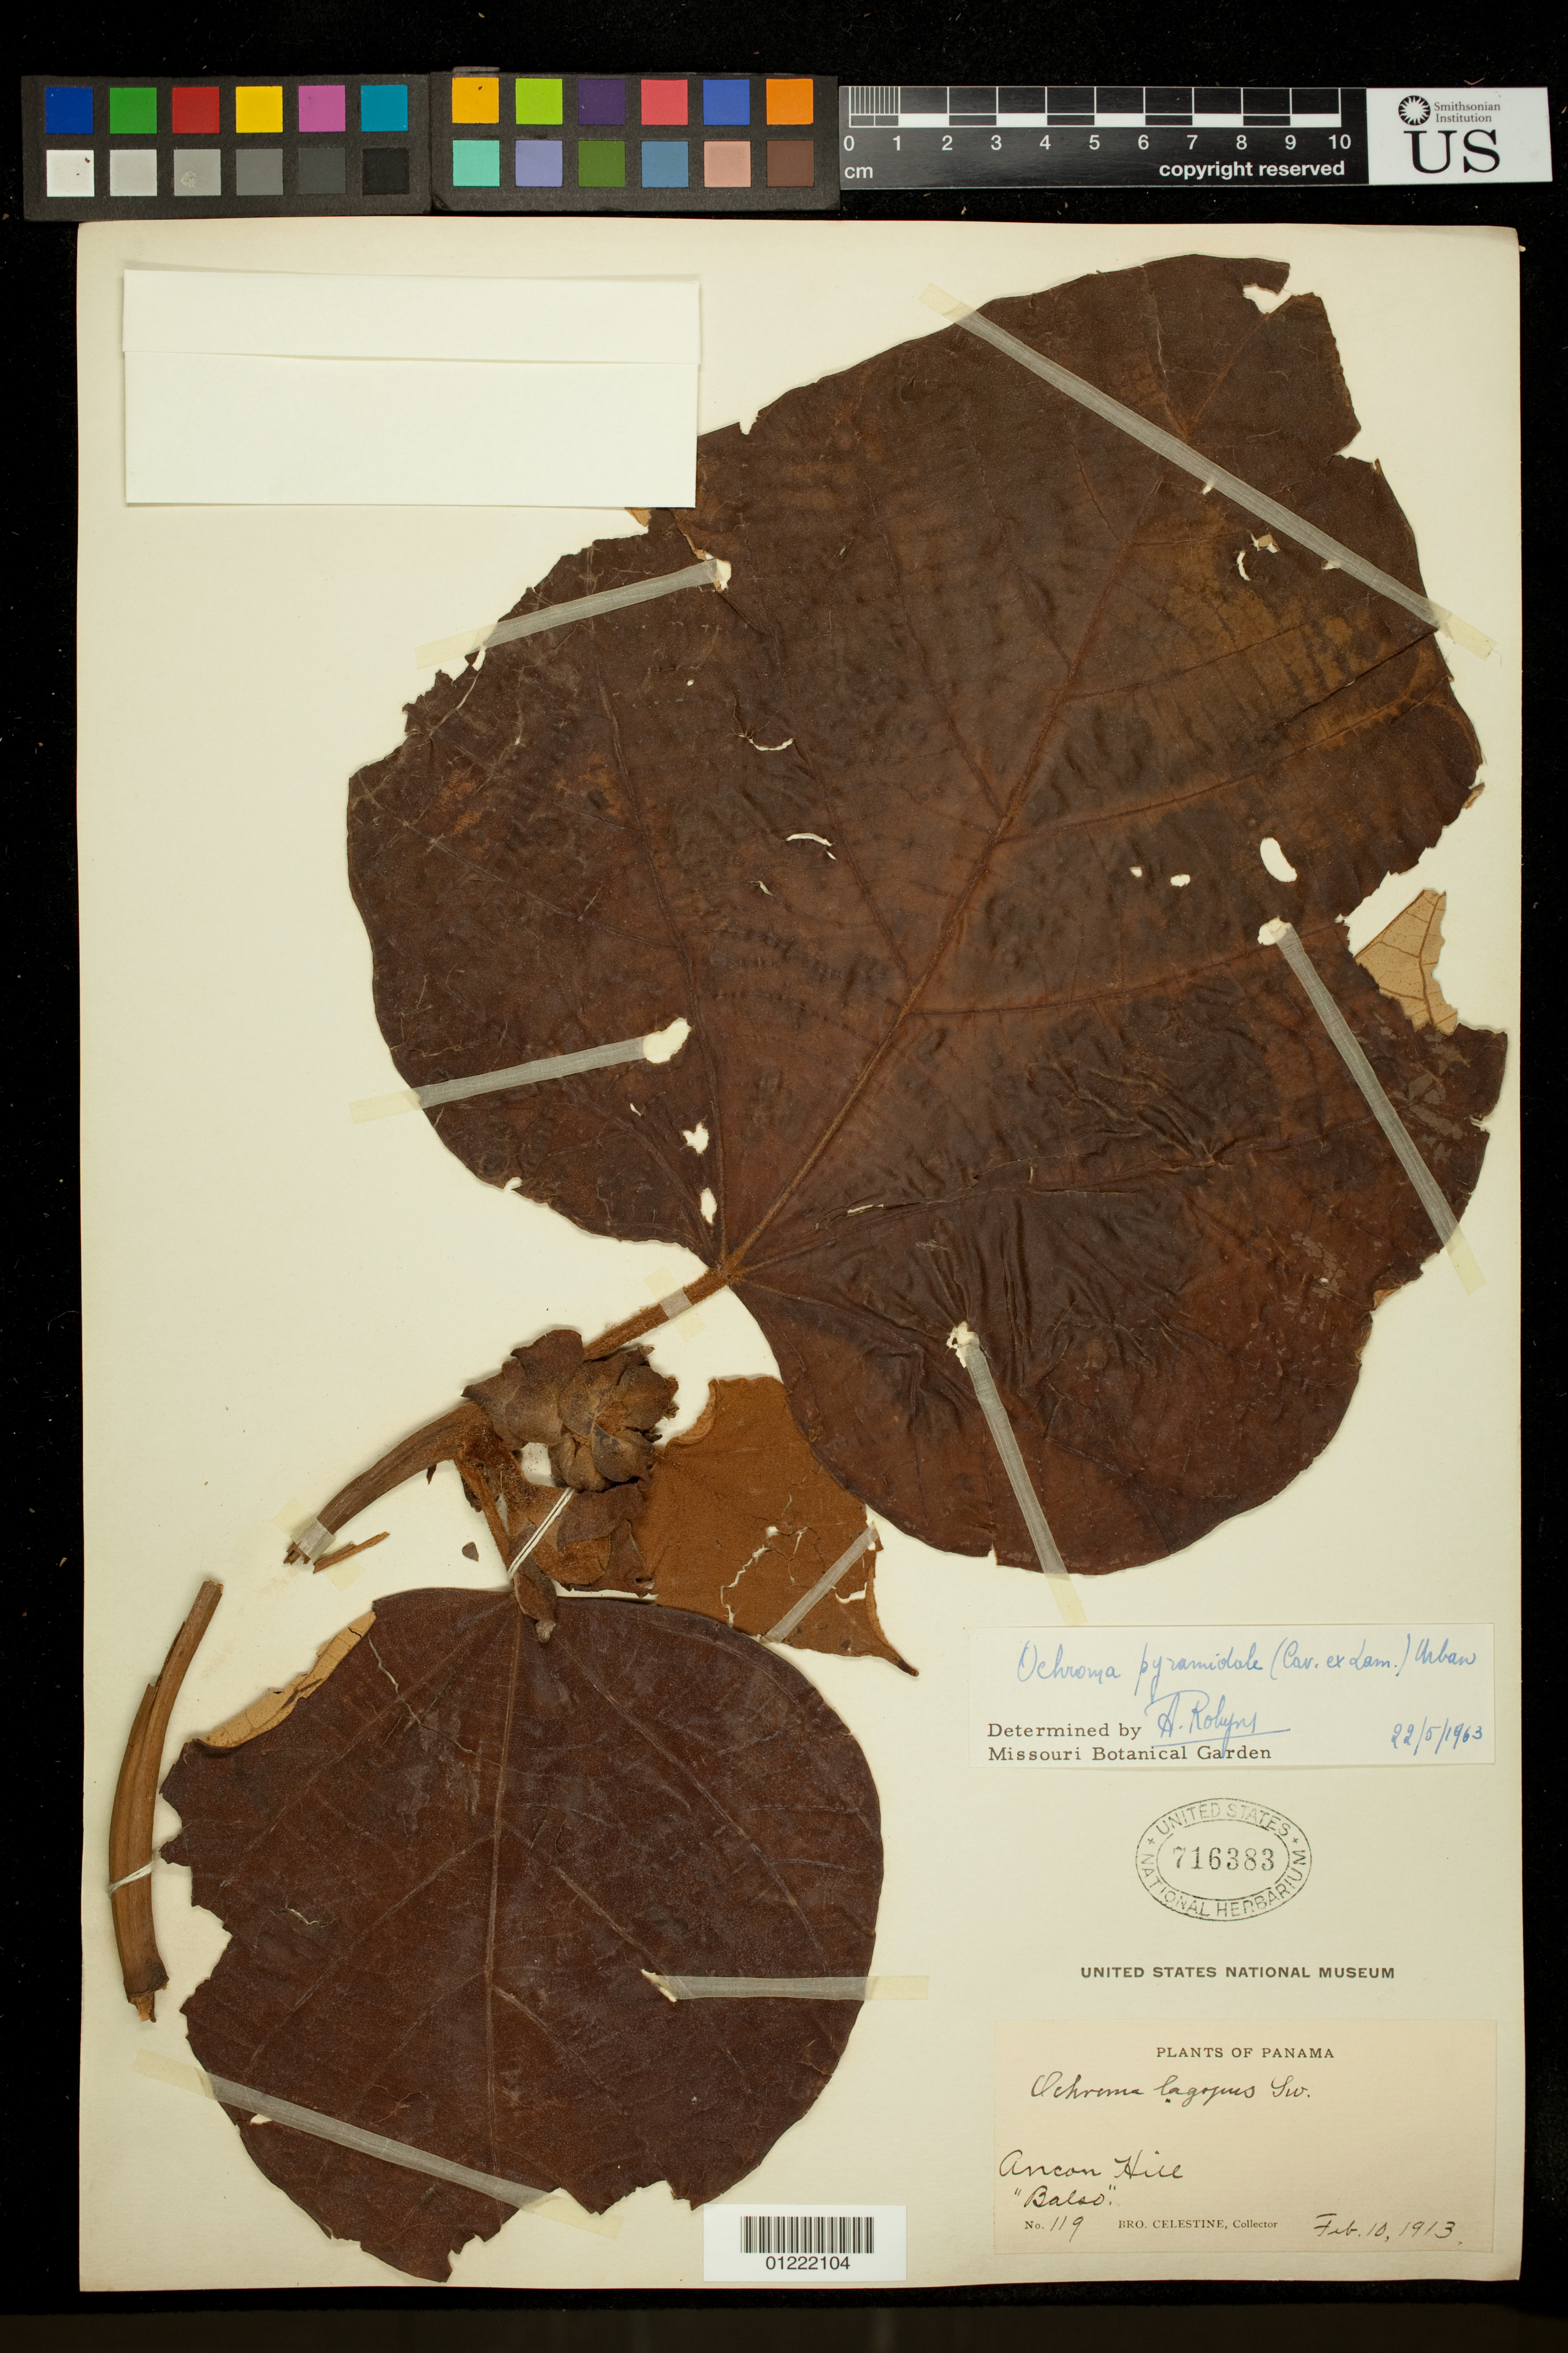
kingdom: Plantae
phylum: Tracheophyta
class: Magnoliopsida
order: Malvales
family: Malvaceae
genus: Ochroma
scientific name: Ochroma pyramidale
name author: (Cav. ex Lam.) Urb.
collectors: B. Celestine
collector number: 119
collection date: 1913-02-10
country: Panama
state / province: Panamá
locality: Ancon Hill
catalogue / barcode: US 716383